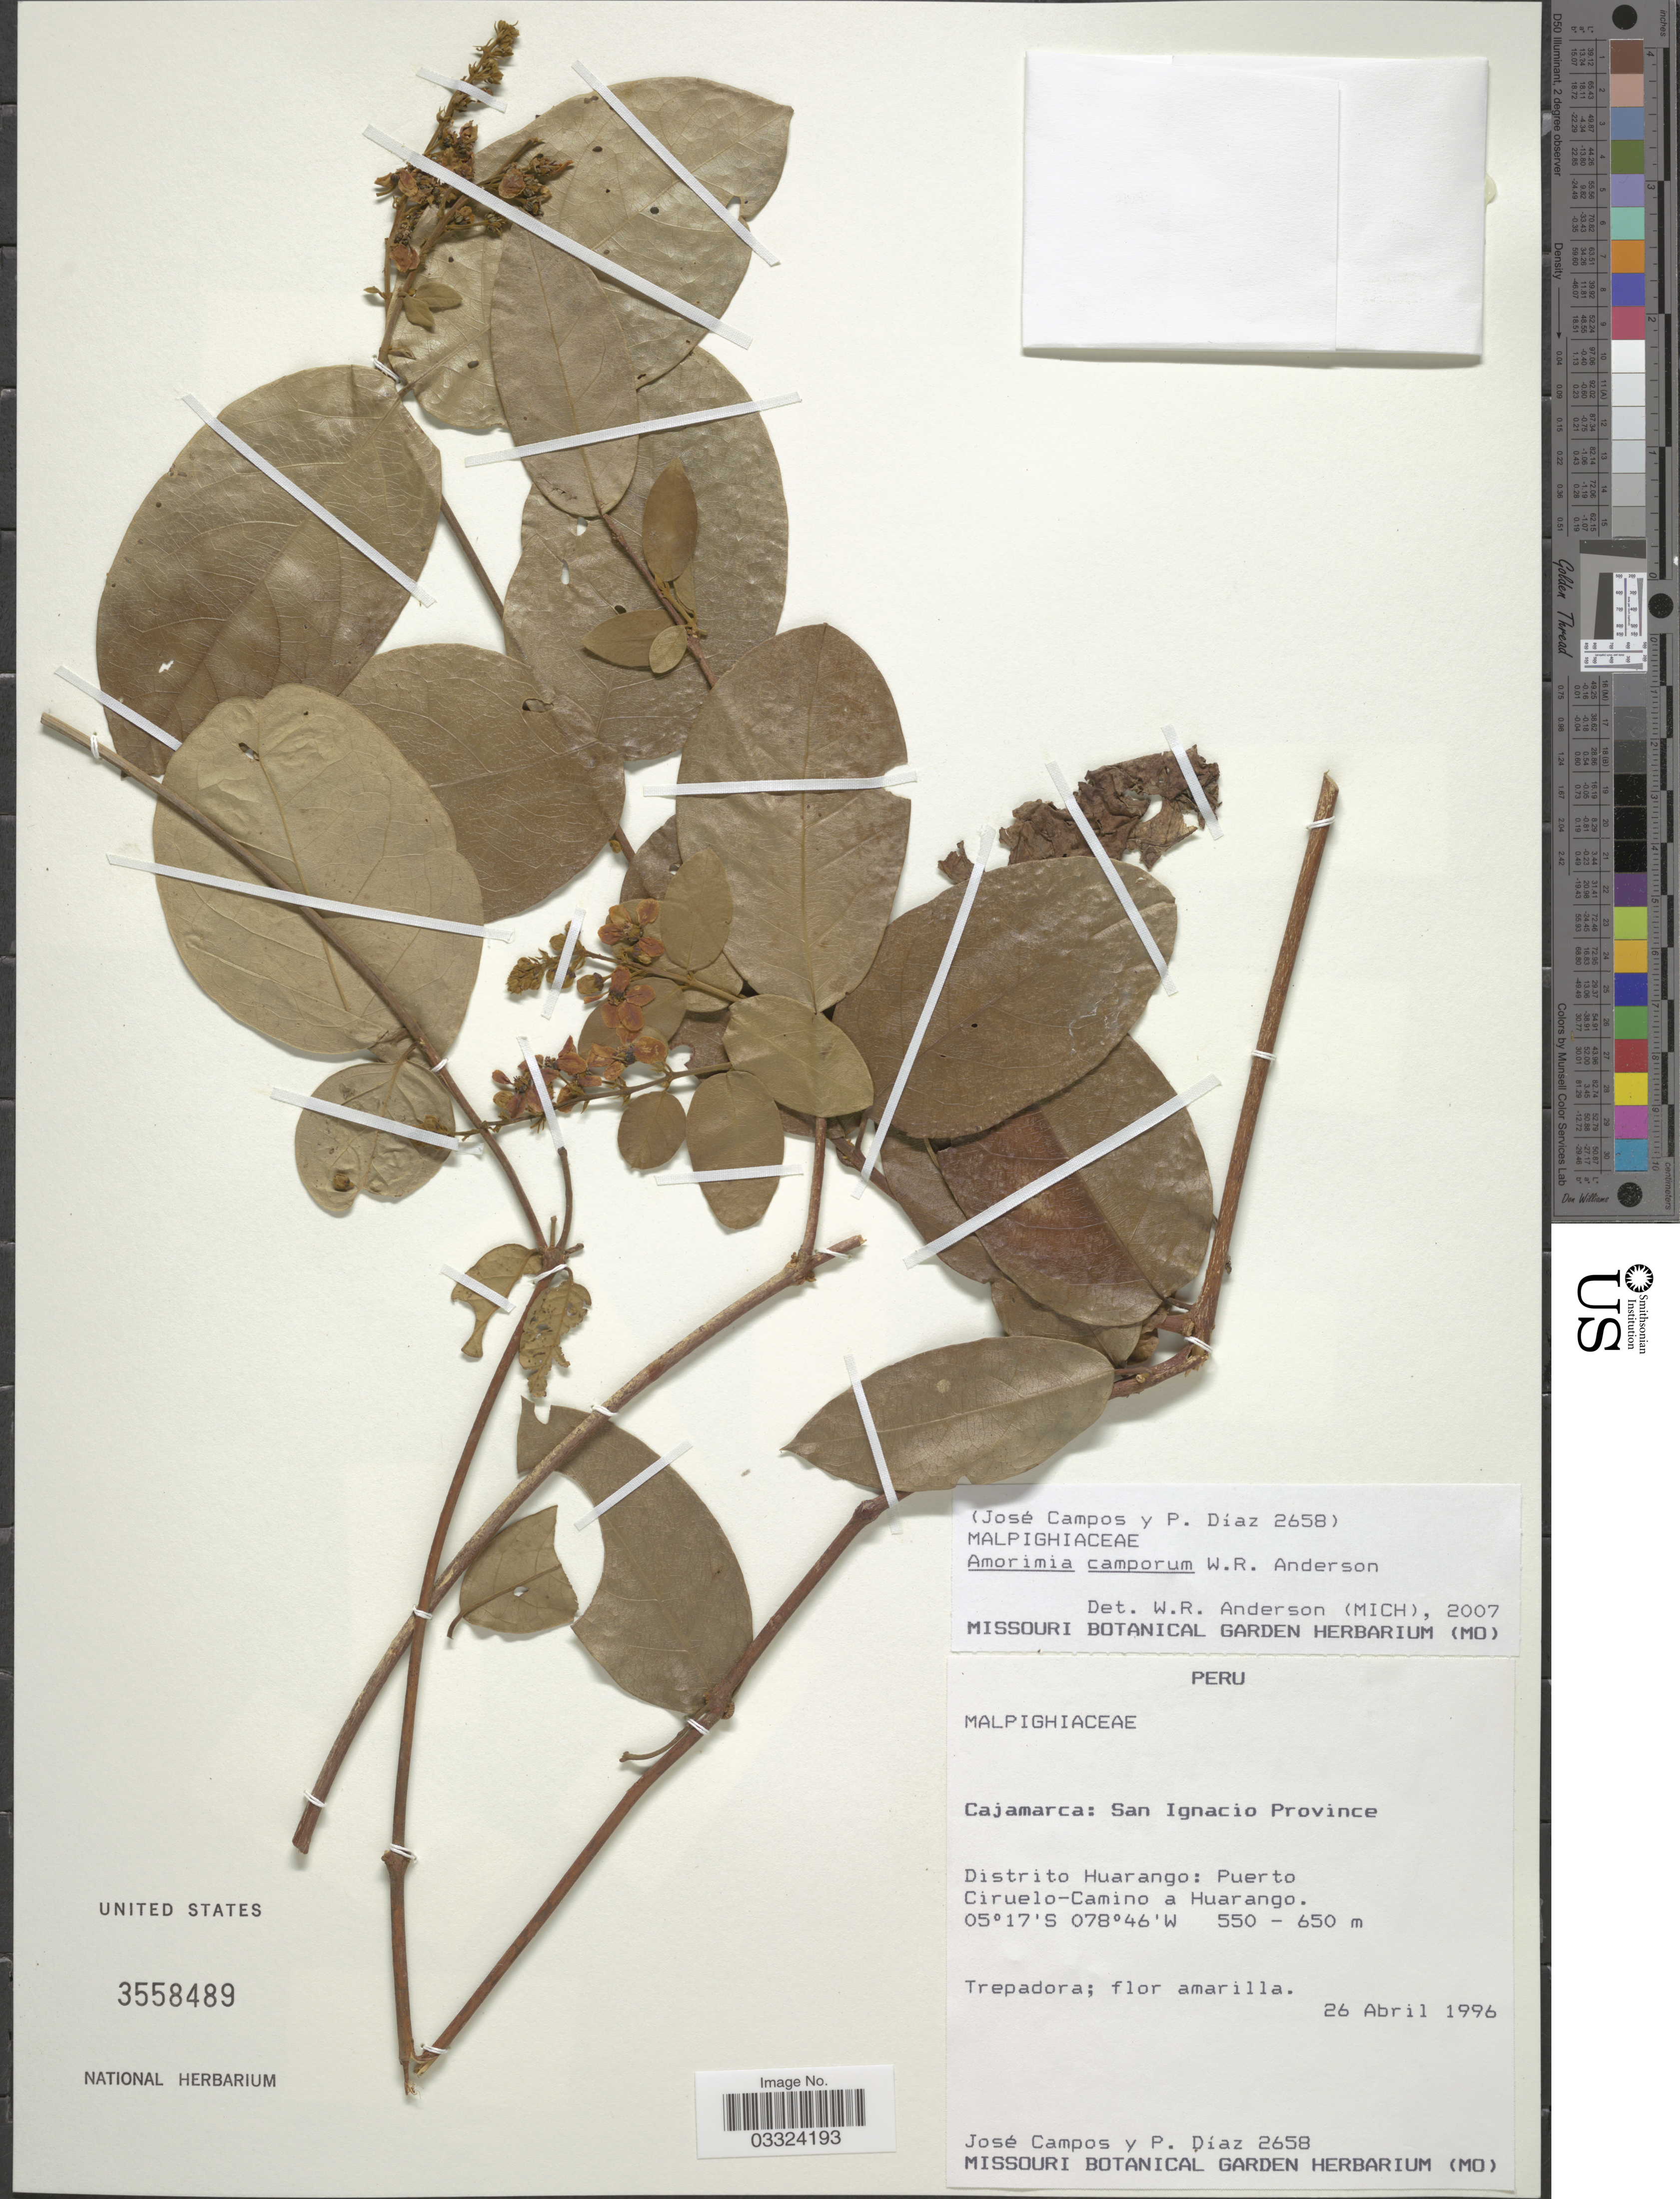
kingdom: Plantae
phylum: Tracheophyta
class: Magnoliopsida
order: Malpighiales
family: Malpighiaceae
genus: Amorimia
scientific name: Amorimia camporum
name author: W.R. Anderson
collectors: J. Campos & W. Díaz P.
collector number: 2658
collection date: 1996-04-26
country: Peru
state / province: Cajamarca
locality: San Ignacio Province. Distrito Huarango: Puerto Ciruelo-Camino a Huarango.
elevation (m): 550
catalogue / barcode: US 3558489